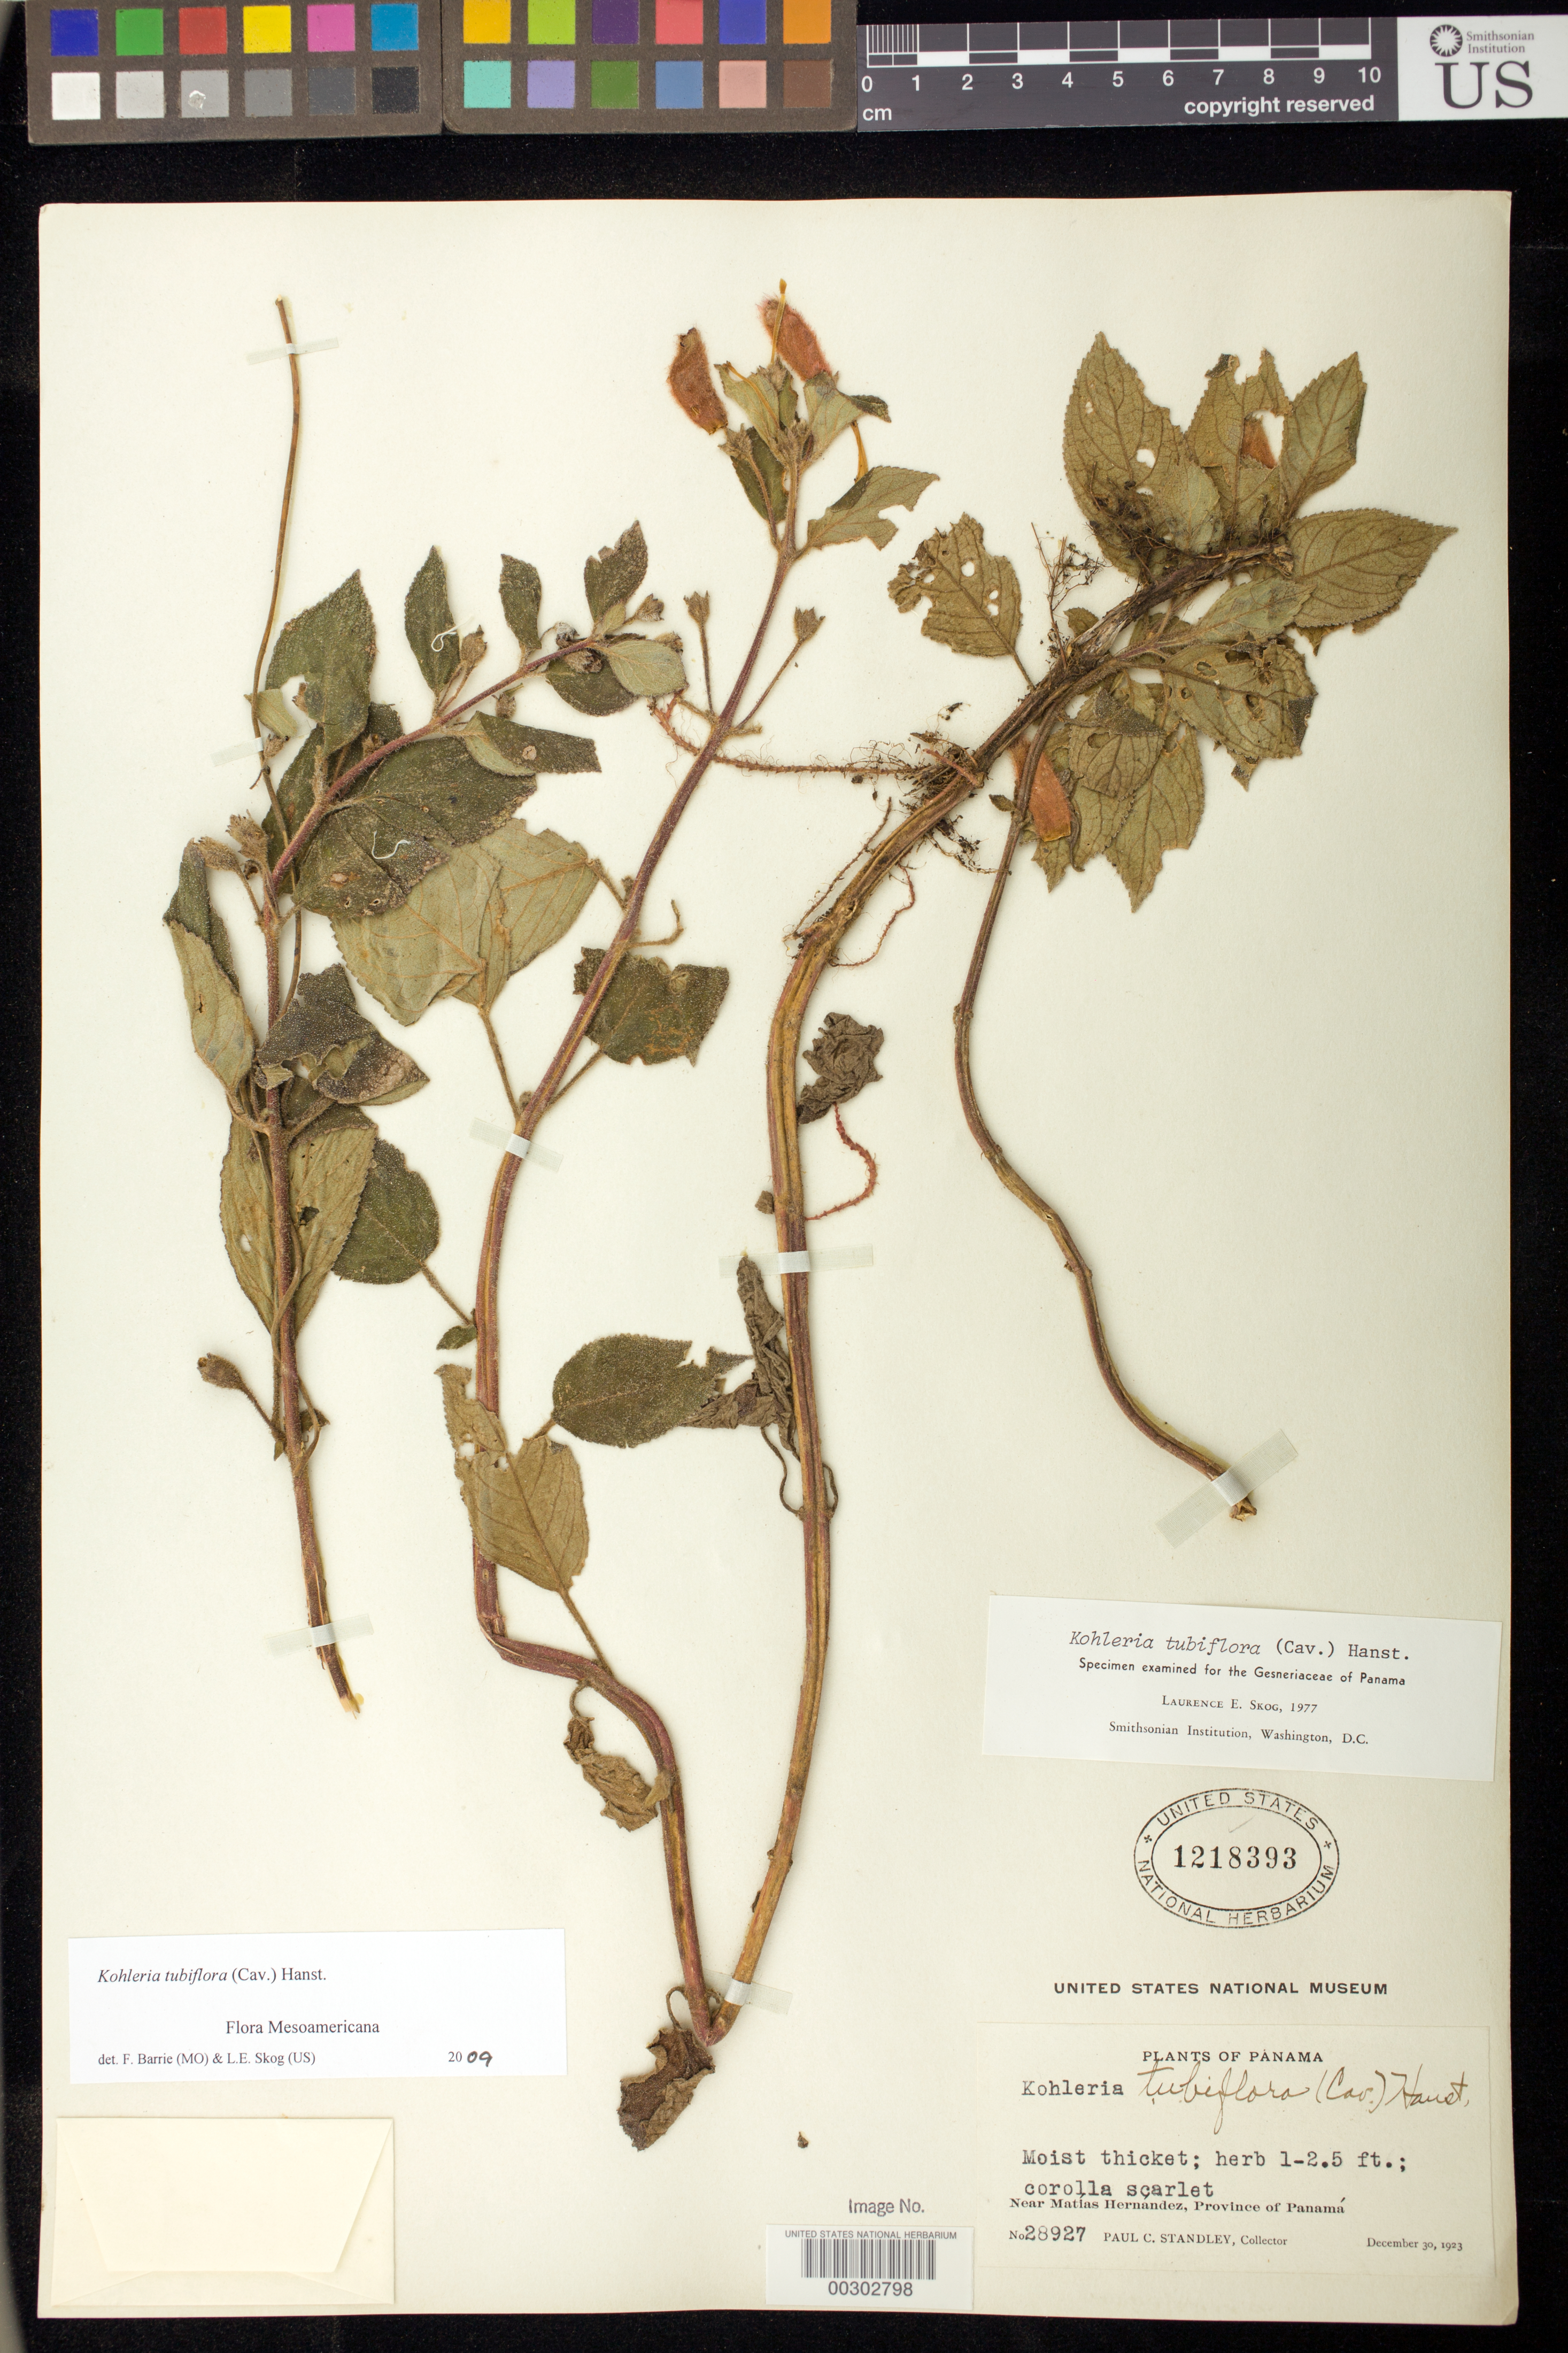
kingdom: Plantae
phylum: Tracheophyta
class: Magnoliopsida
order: Lamiales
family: Gesneriaceae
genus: Kohleria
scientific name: Kohleria tubiflora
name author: (Cav.) Hanst.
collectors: P. C. Standley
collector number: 28927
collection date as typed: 30 Dec 1923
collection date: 1923-12-30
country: Panama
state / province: Panamá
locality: Near Matias Hernandez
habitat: Moist thicket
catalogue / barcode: US 1218393